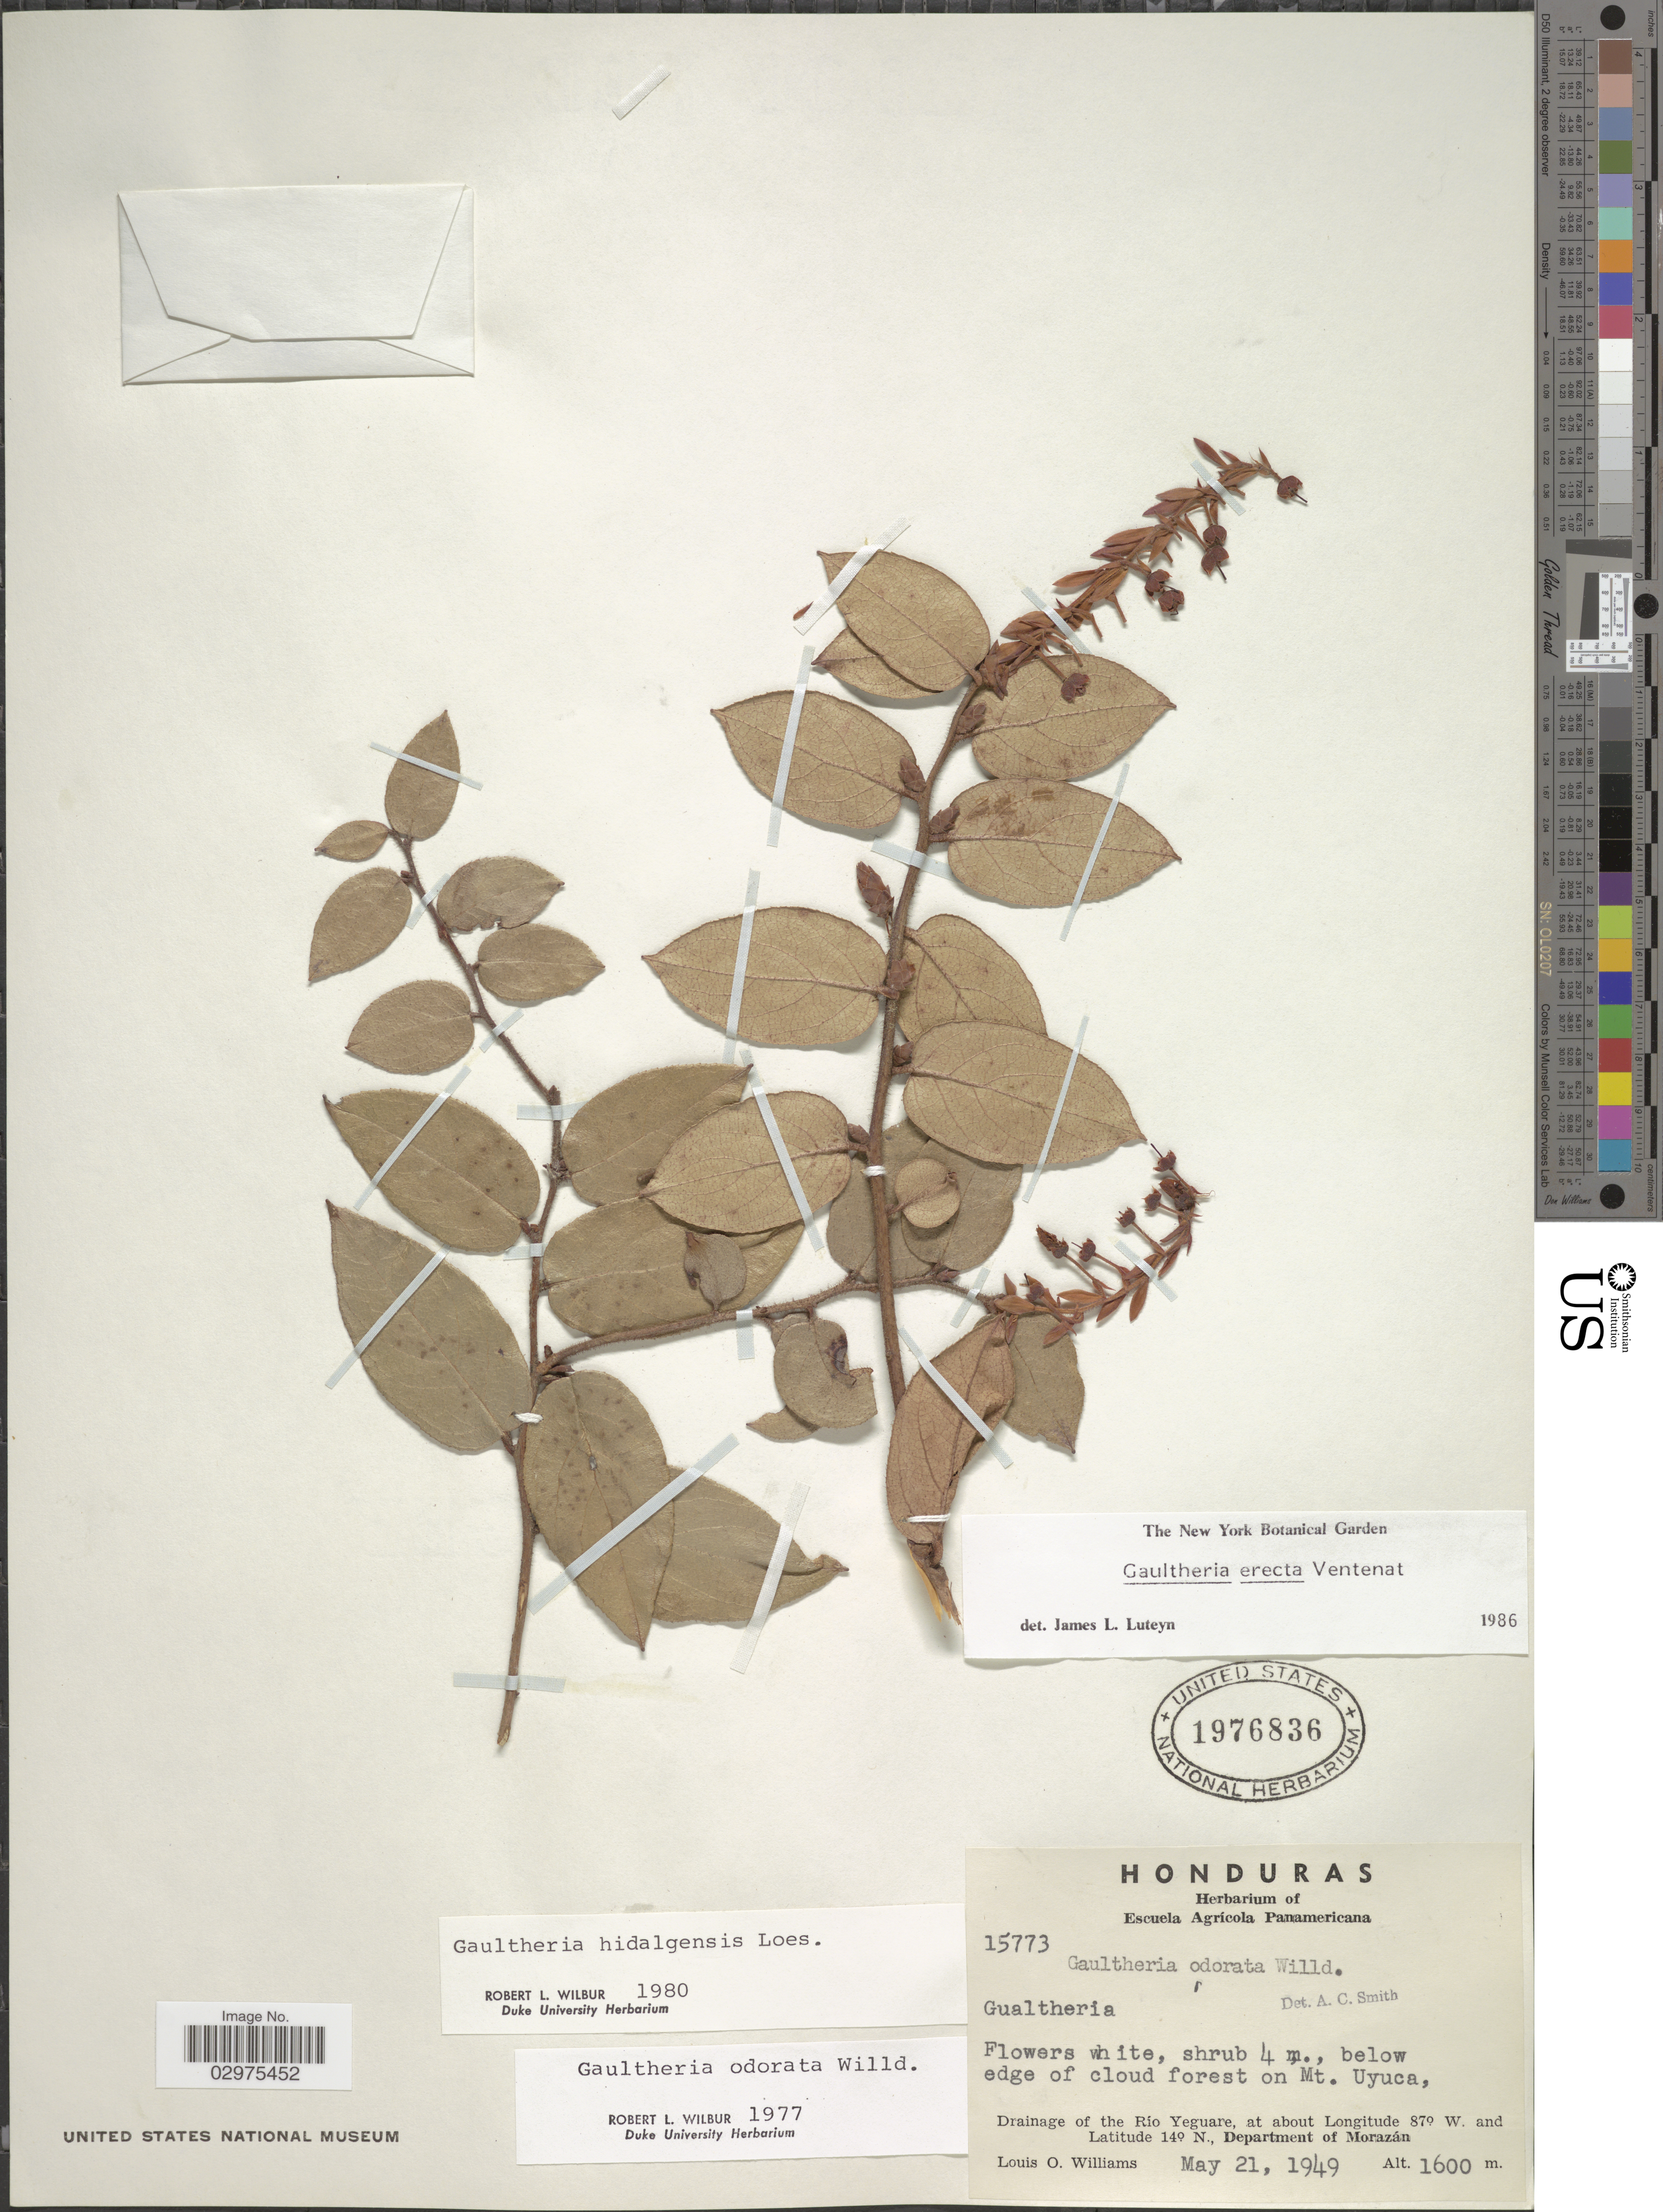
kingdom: Plantae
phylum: Tracheophyta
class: Magnoliopsida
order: Ericales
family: Ericaceae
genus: Gaultheria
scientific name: Gaultheria erecta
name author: Vent.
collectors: L. O. Williams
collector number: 15773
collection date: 1949-05-21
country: Honduras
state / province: Fco. Morazán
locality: Mt. Uyuca. Drainage of the Río Yeguare. Department of Morazán.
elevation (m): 1600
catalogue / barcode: US 1976836